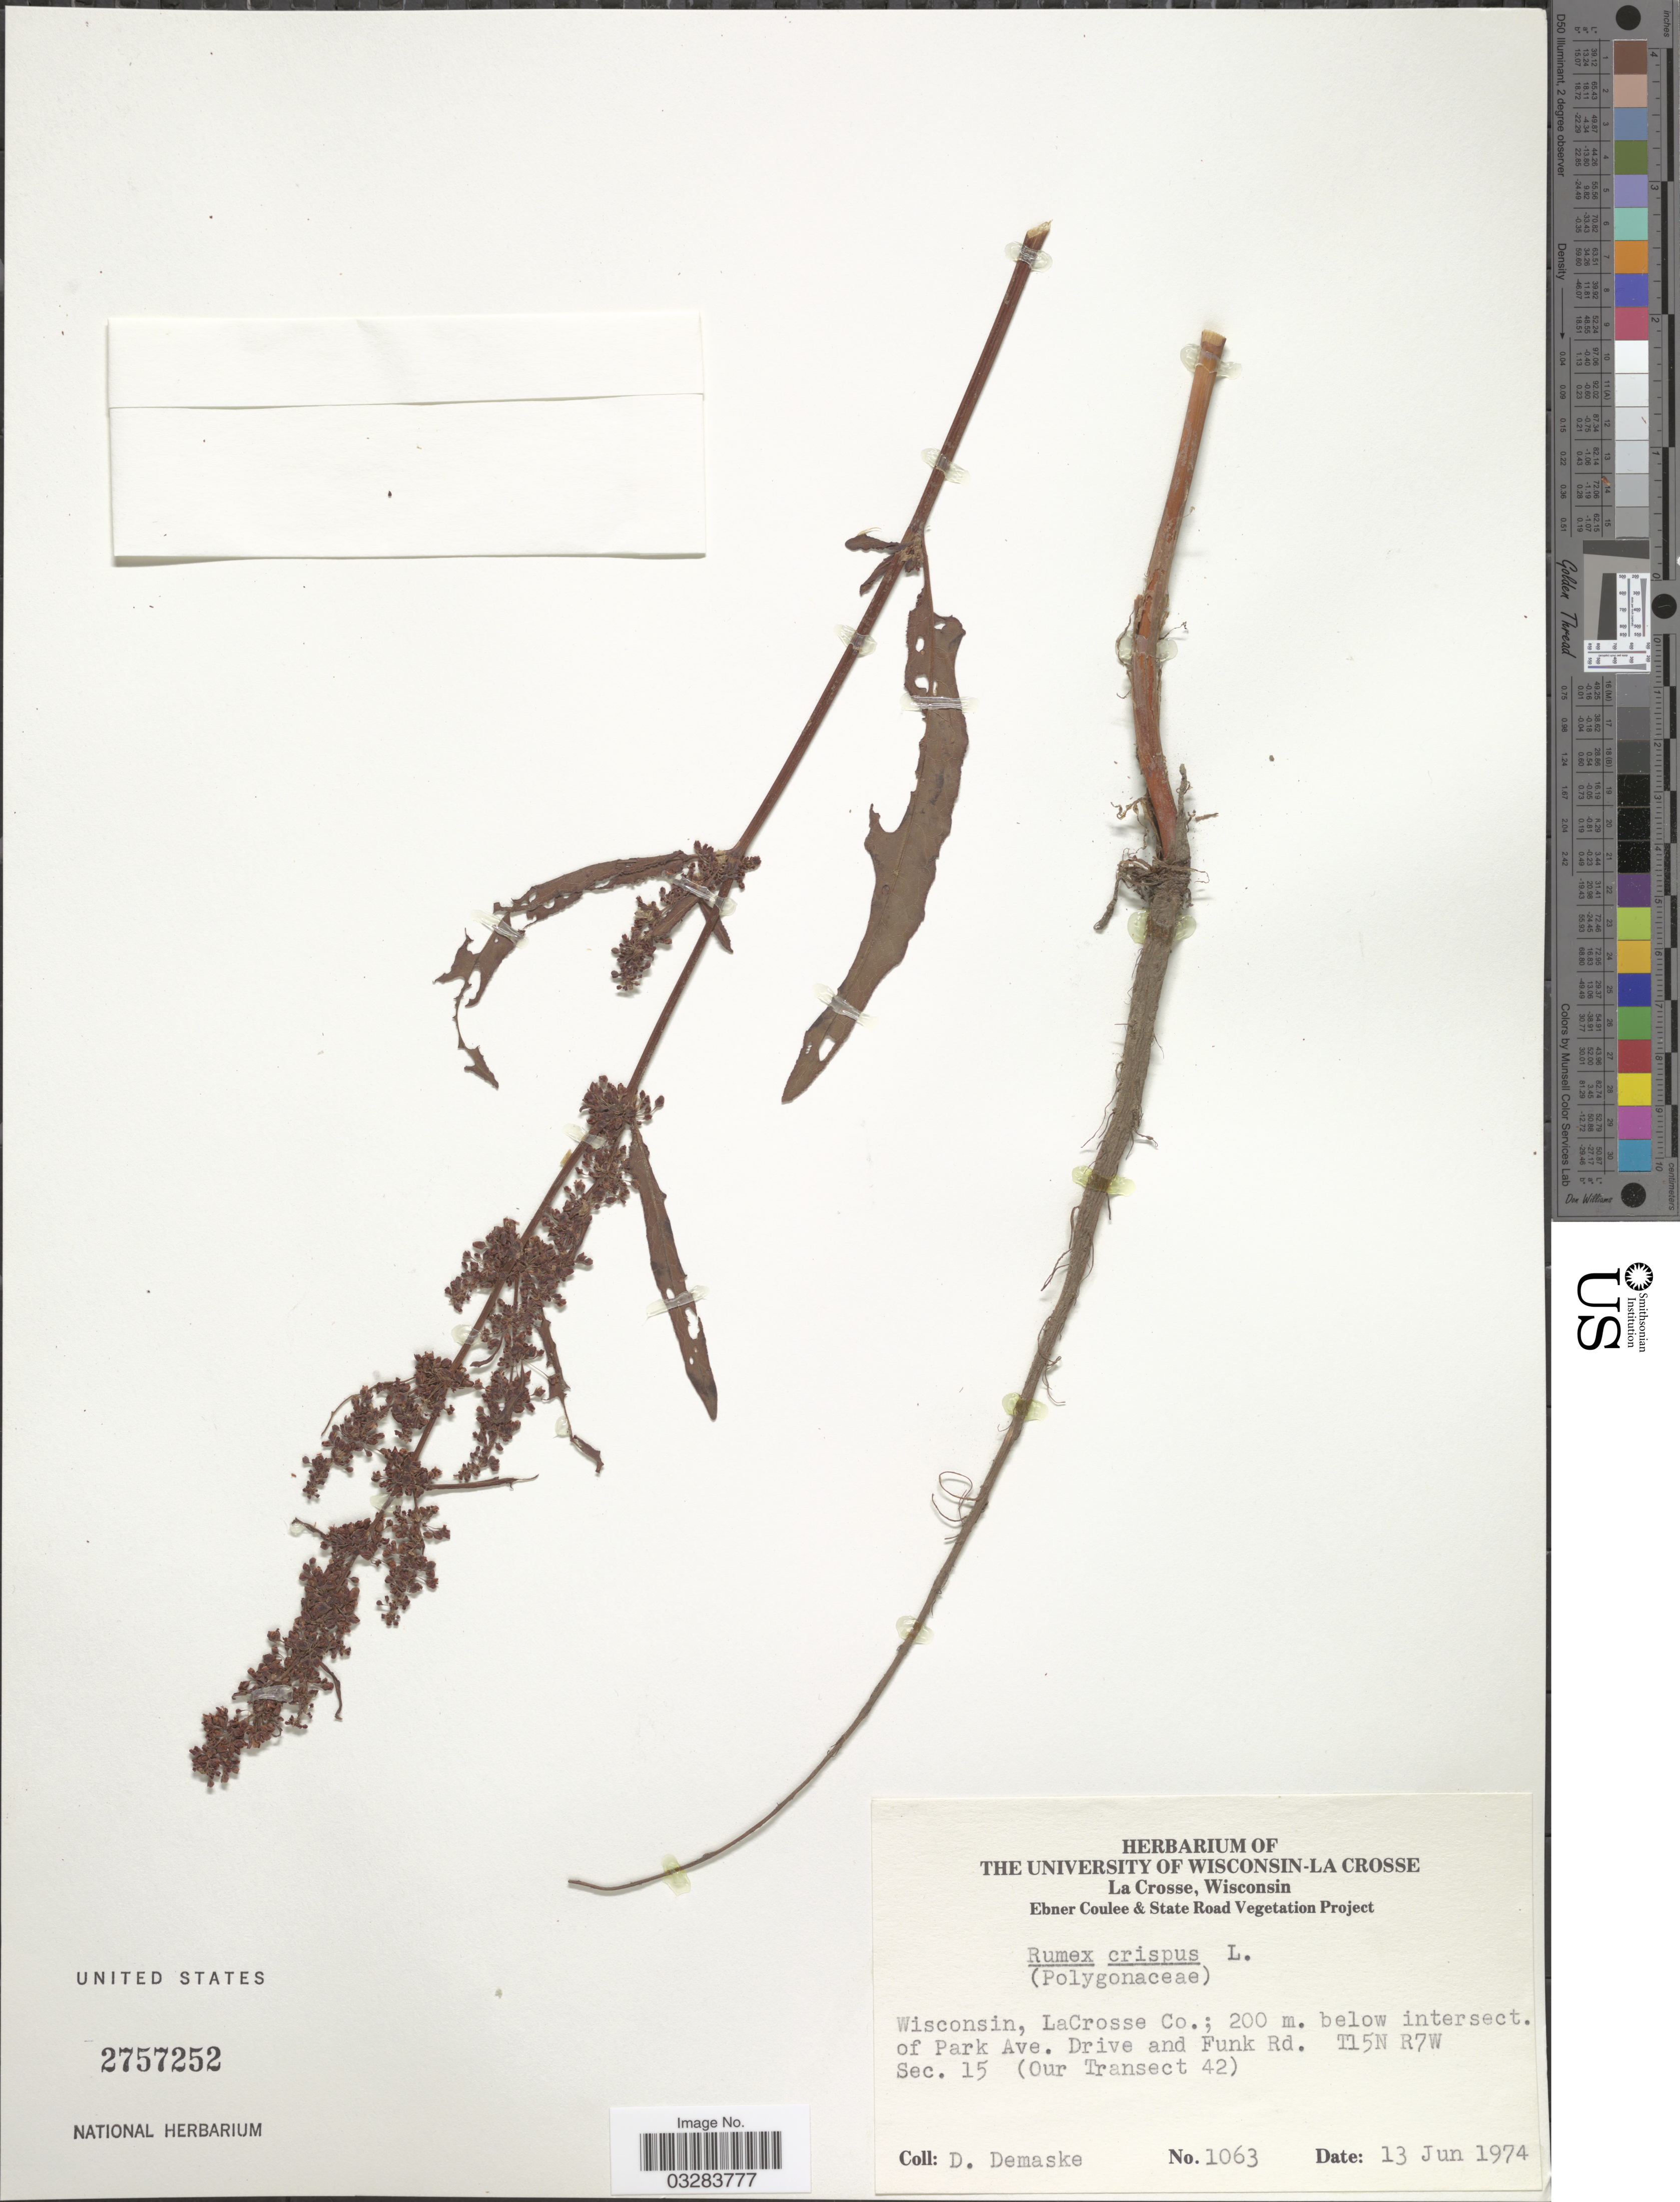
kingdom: Plantae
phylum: Tracheophyta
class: Magnoliopsida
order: Caryophyllales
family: Polygonaceae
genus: Rumex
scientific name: Rumex crispus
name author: L.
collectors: D. Demaske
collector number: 1063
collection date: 1974-06-13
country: United States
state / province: Wisconsin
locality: LaCrosse Co.; 200 m. below intersect. of Park Ave. Drive and Funk Rd. T15N R7W Sec. 15 (Our Transect 42).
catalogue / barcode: US 2757252